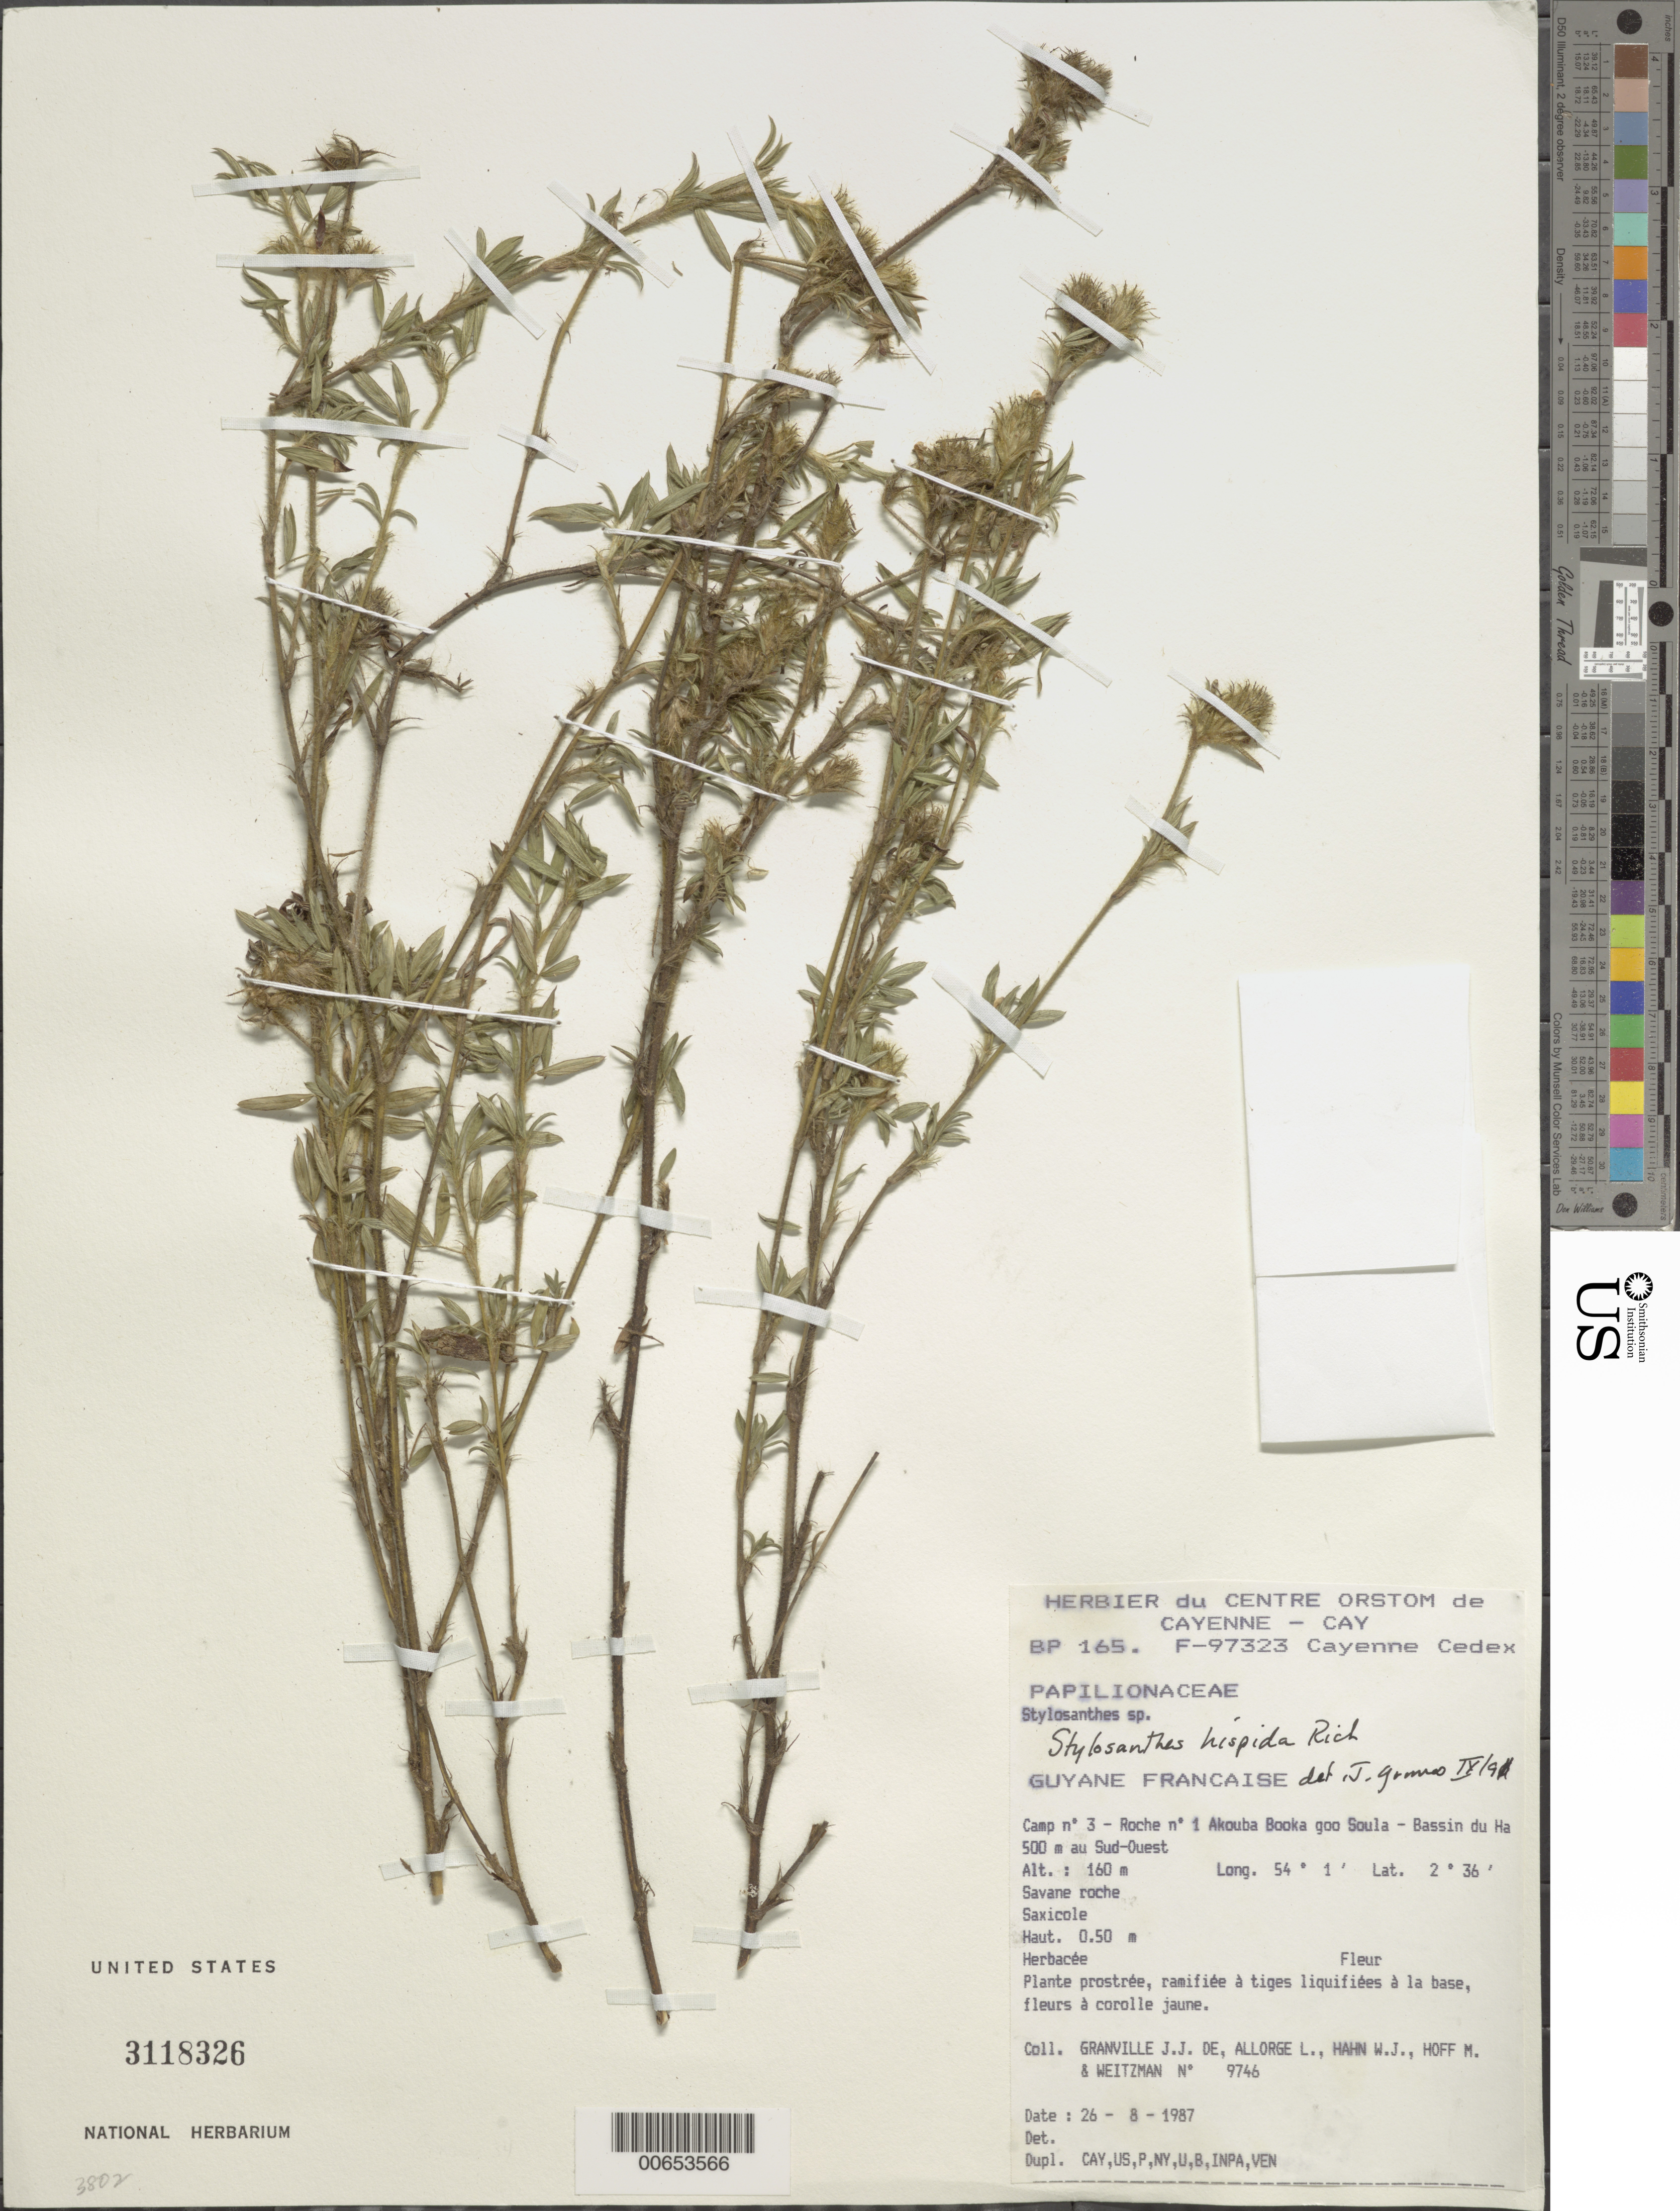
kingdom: Plantae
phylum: Tracheophyta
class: Magnoliopsida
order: Fabales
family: Fabaceae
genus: Stylosanthes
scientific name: Stylosanthes hispida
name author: Rich.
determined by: Grimes, J.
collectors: J.-J. de Granville, L. Allorge, W. J. Hahn, M. Hoff & A. L. Weitzman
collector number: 9746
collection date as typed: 26-Aug-87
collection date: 1987-08-26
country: French Guiana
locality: Akouba Booka goo Soula, Camp #3, Roche no. 1, Bassin du Haut-Marouini, 500 m au Sud-Ouest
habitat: Savane roche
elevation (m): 160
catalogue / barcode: US 3118326